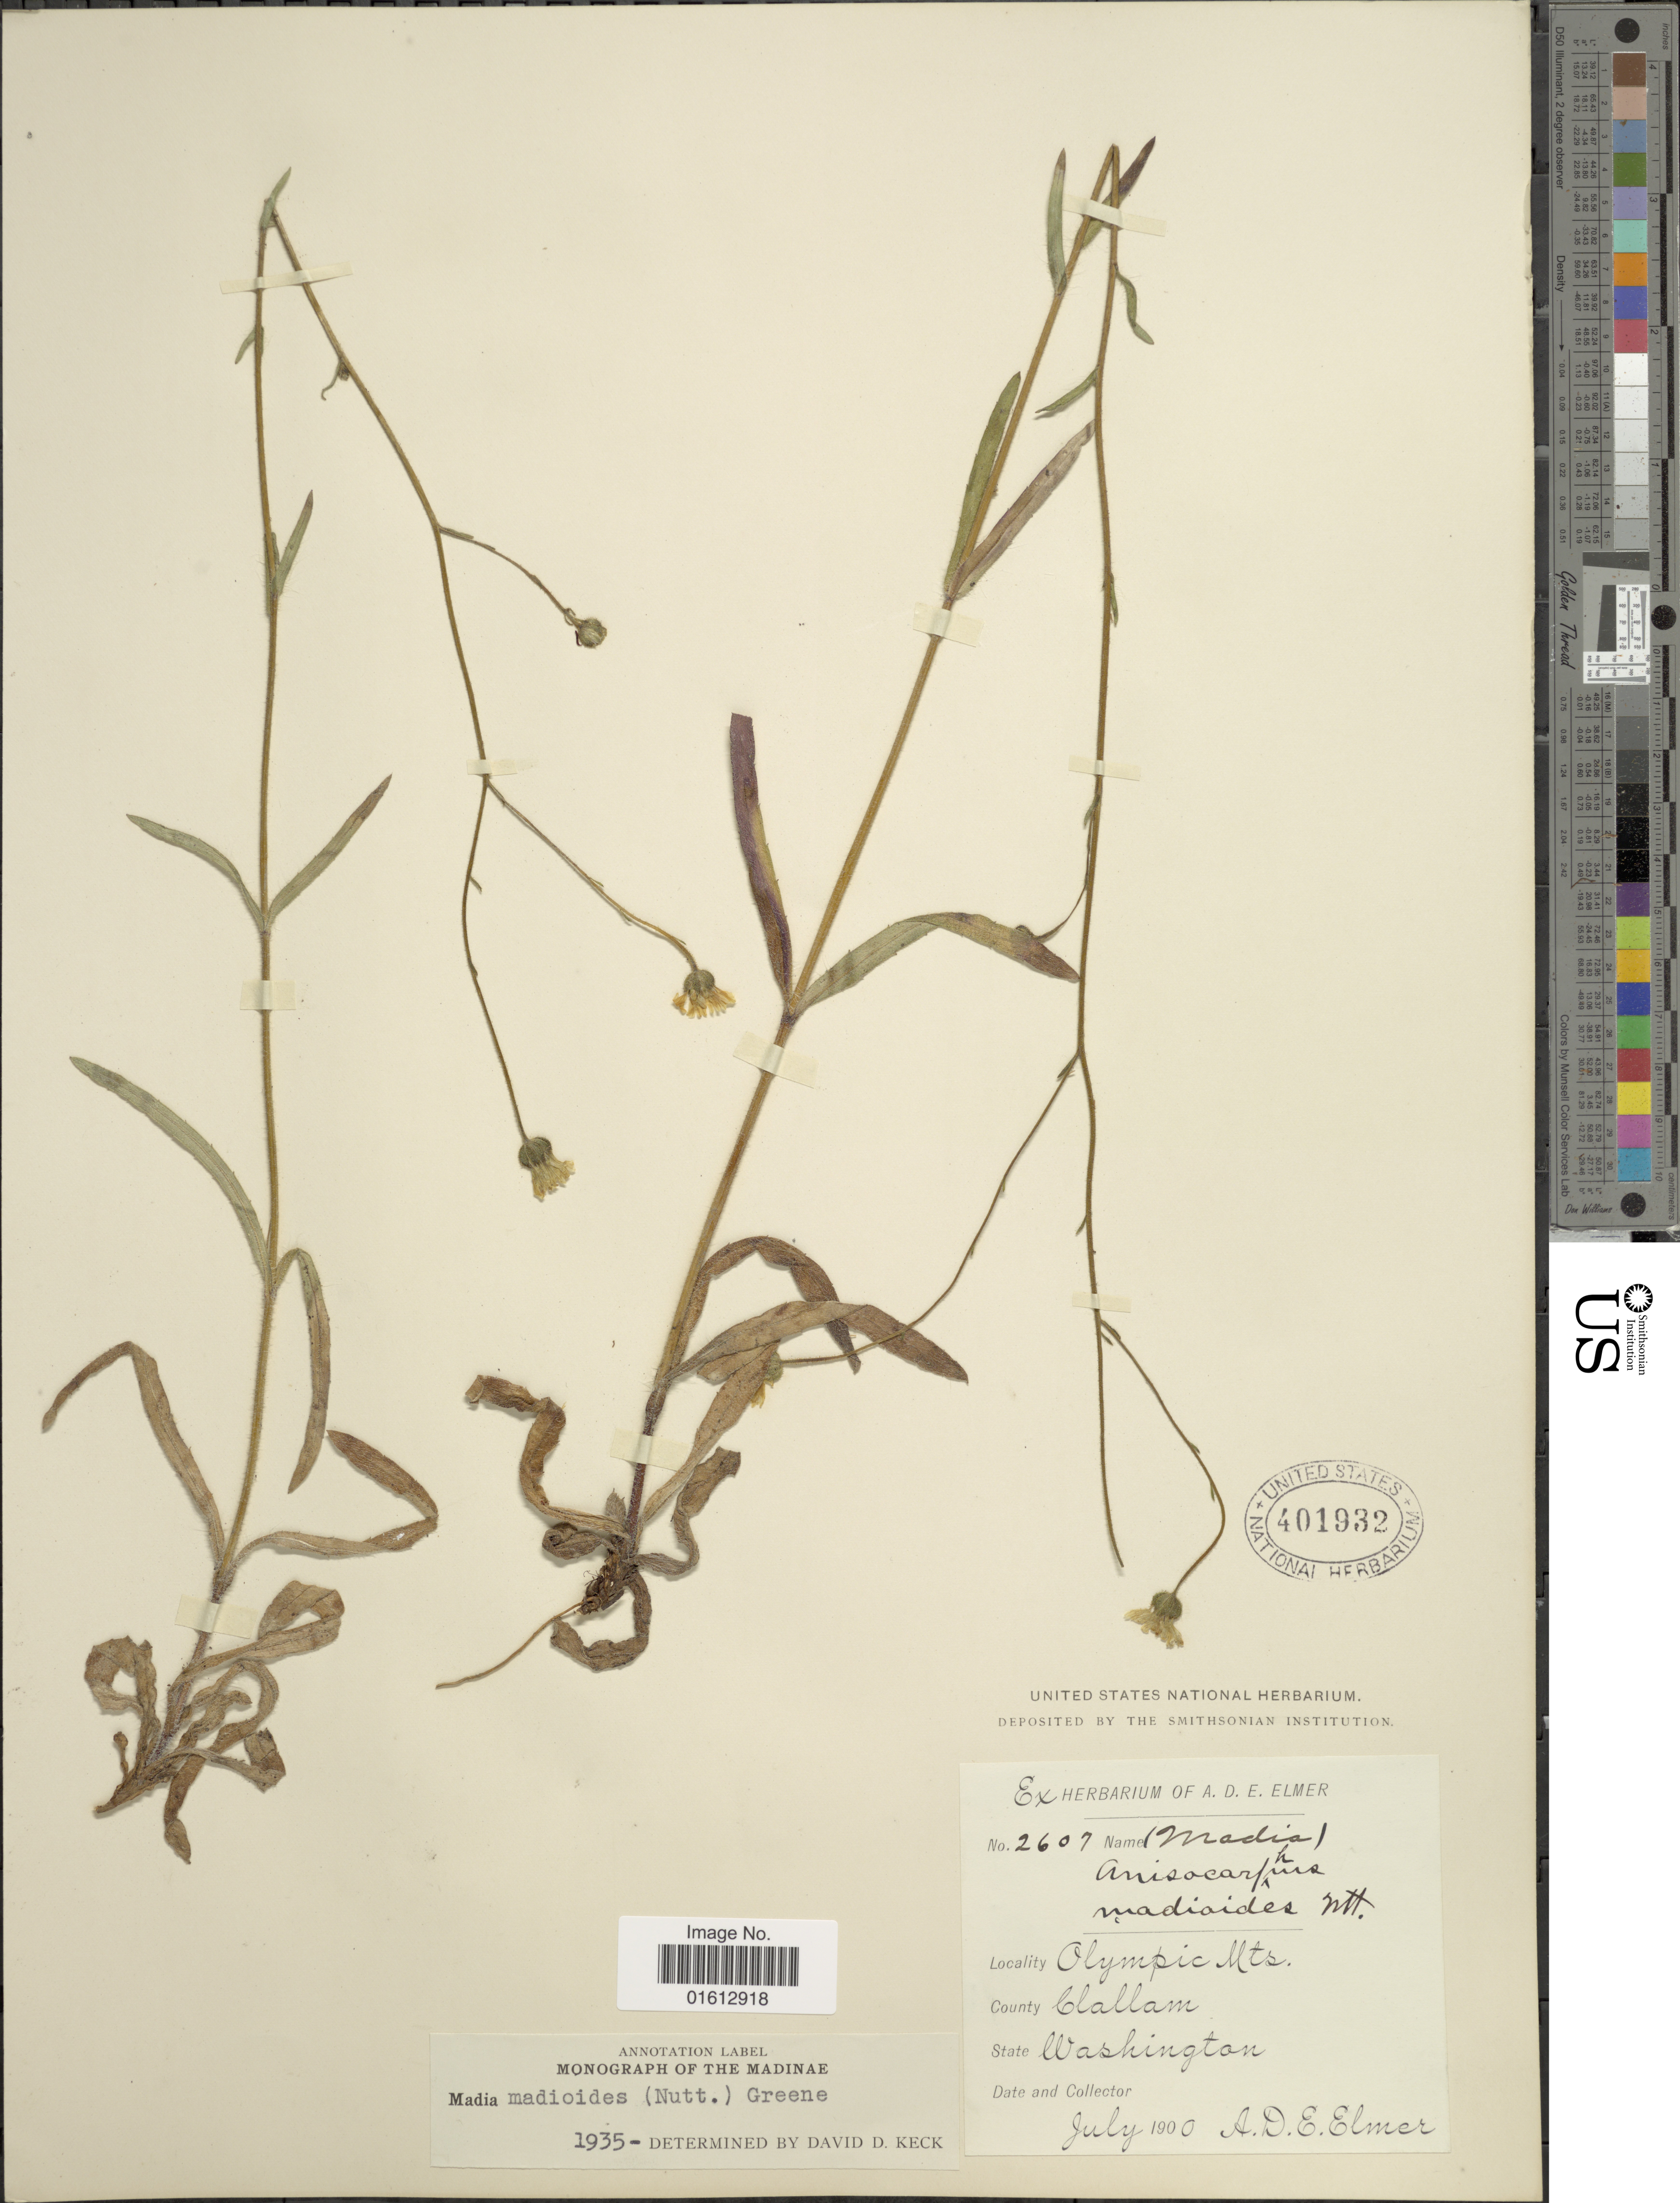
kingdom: Plantae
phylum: Tracheophyta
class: Magnoliopsida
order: Asterales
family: Asteraceae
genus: Madia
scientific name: Madia madioides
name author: (Nutt.) Greene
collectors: A. D. E. Elmer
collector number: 2607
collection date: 1900-07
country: United States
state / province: Washington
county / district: Clallam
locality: Washington, Olympic Mts.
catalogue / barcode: US 401932